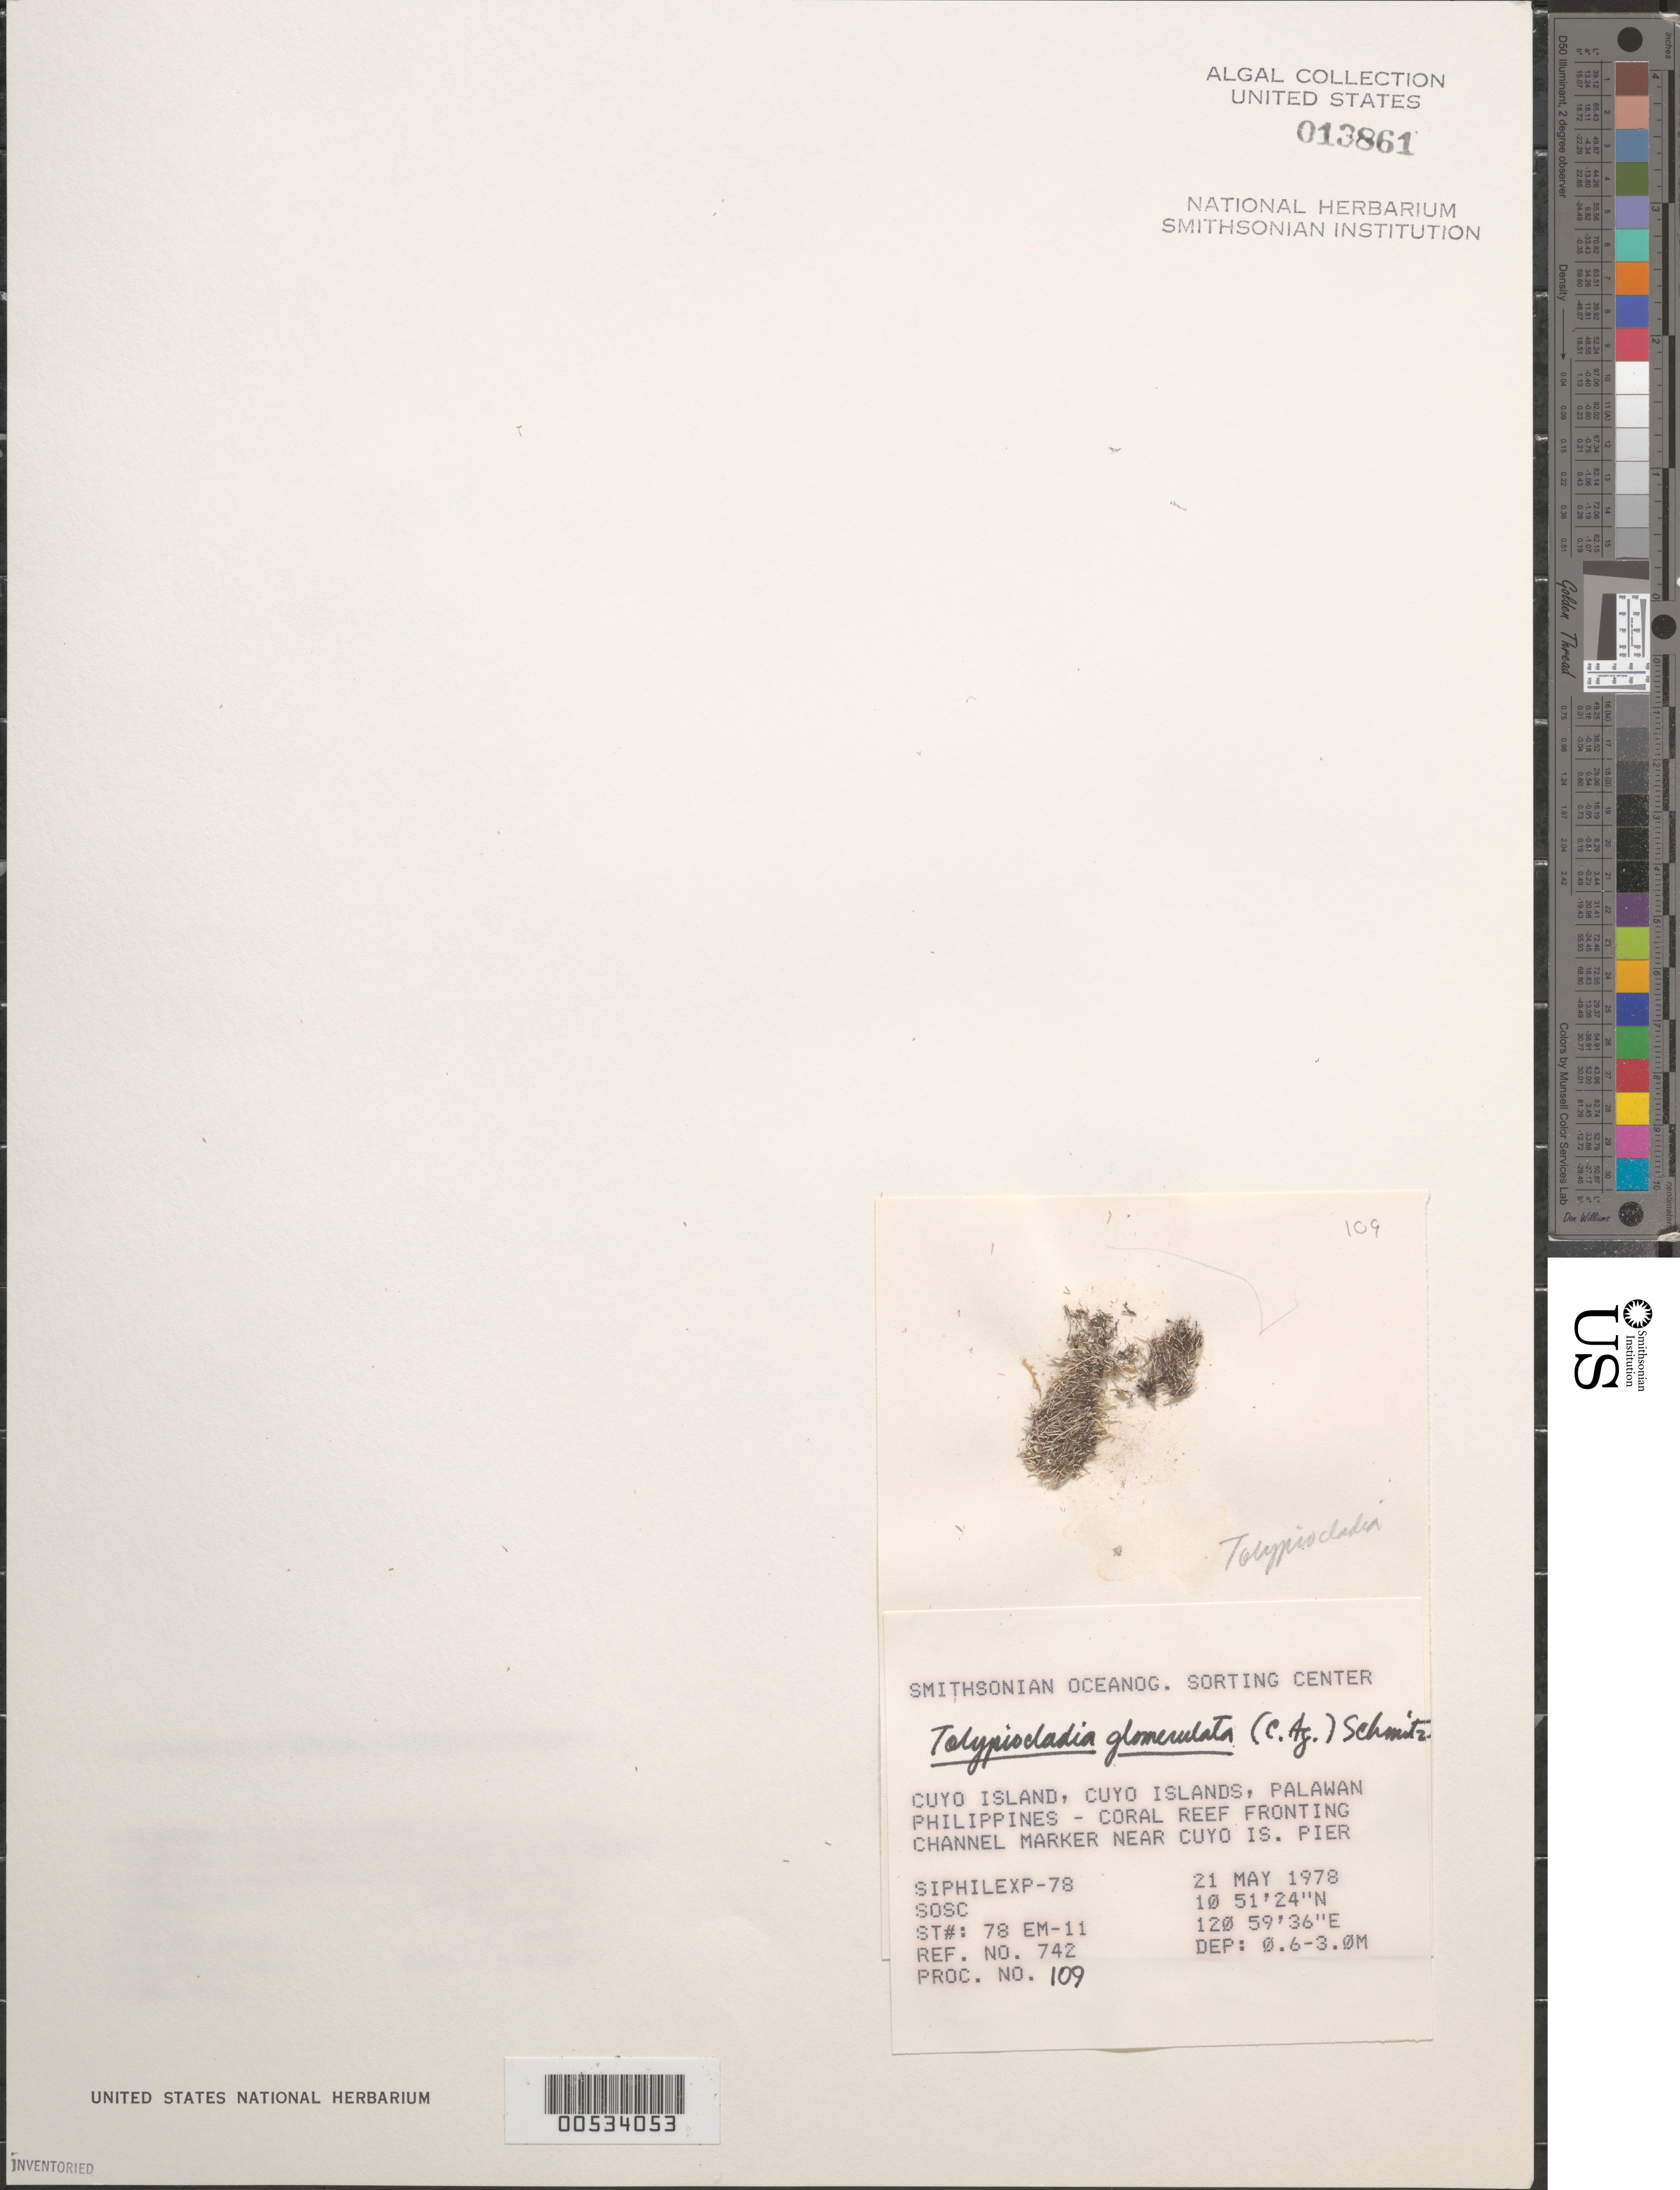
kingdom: Plantae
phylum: Rhodophyta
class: Florideophyceae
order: Ceramiales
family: Rhodomelaceae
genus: Tolypiocladia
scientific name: Tolypiocladia glomerulata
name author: (C. Agardh) F. Schmitz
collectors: SOSC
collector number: Station 78 EM-11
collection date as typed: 21 May 1978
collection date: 1978-05-21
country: Philippines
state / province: Mimaropa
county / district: Palawan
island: Cuyo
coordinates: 10 51' 24" N, 120 59' 36" E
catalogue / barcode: US 13861